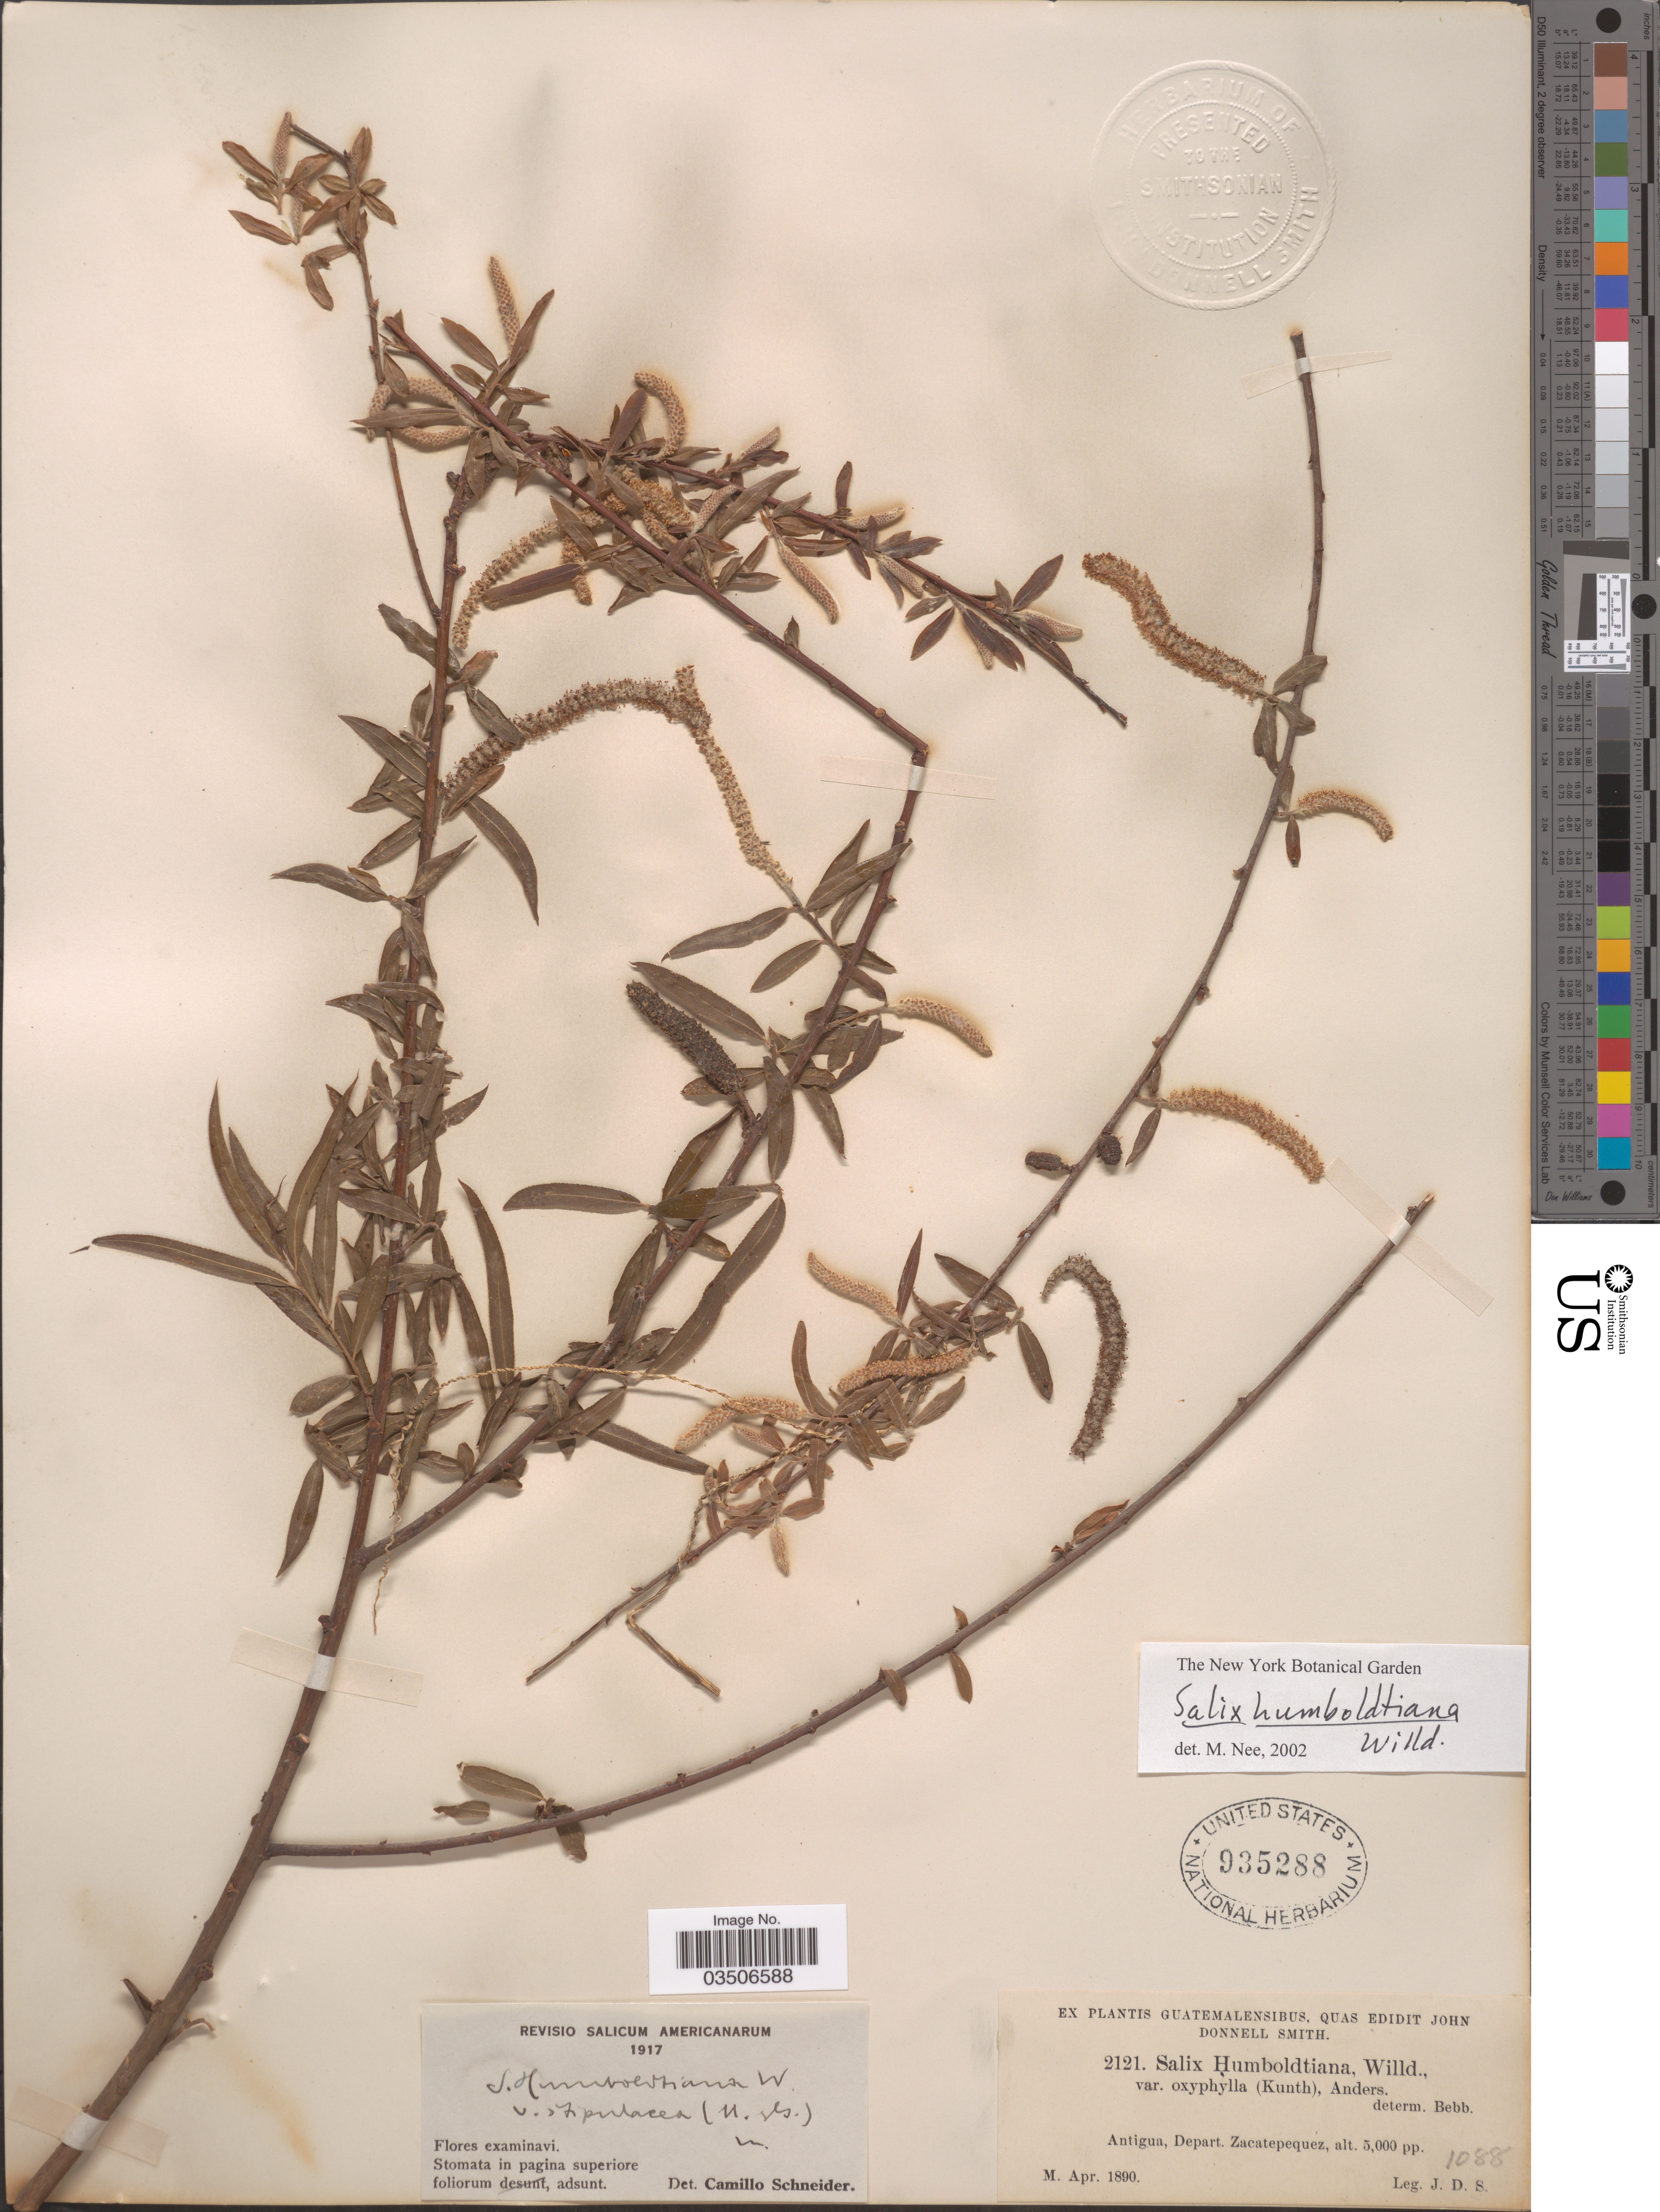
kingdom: Plantae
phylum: Tracheophyta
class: Magnoliopsida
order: Malpighiales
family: Salicaceae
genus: Salix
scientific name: Salix humboldtiana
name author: Willd.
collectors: J. Donnell Smith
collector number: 1088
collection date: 1890-04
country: Guatemala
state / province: Sacatepéquez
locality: Antigua, Depart. Zacatepequez.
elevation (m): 1524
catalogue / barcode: US 935288